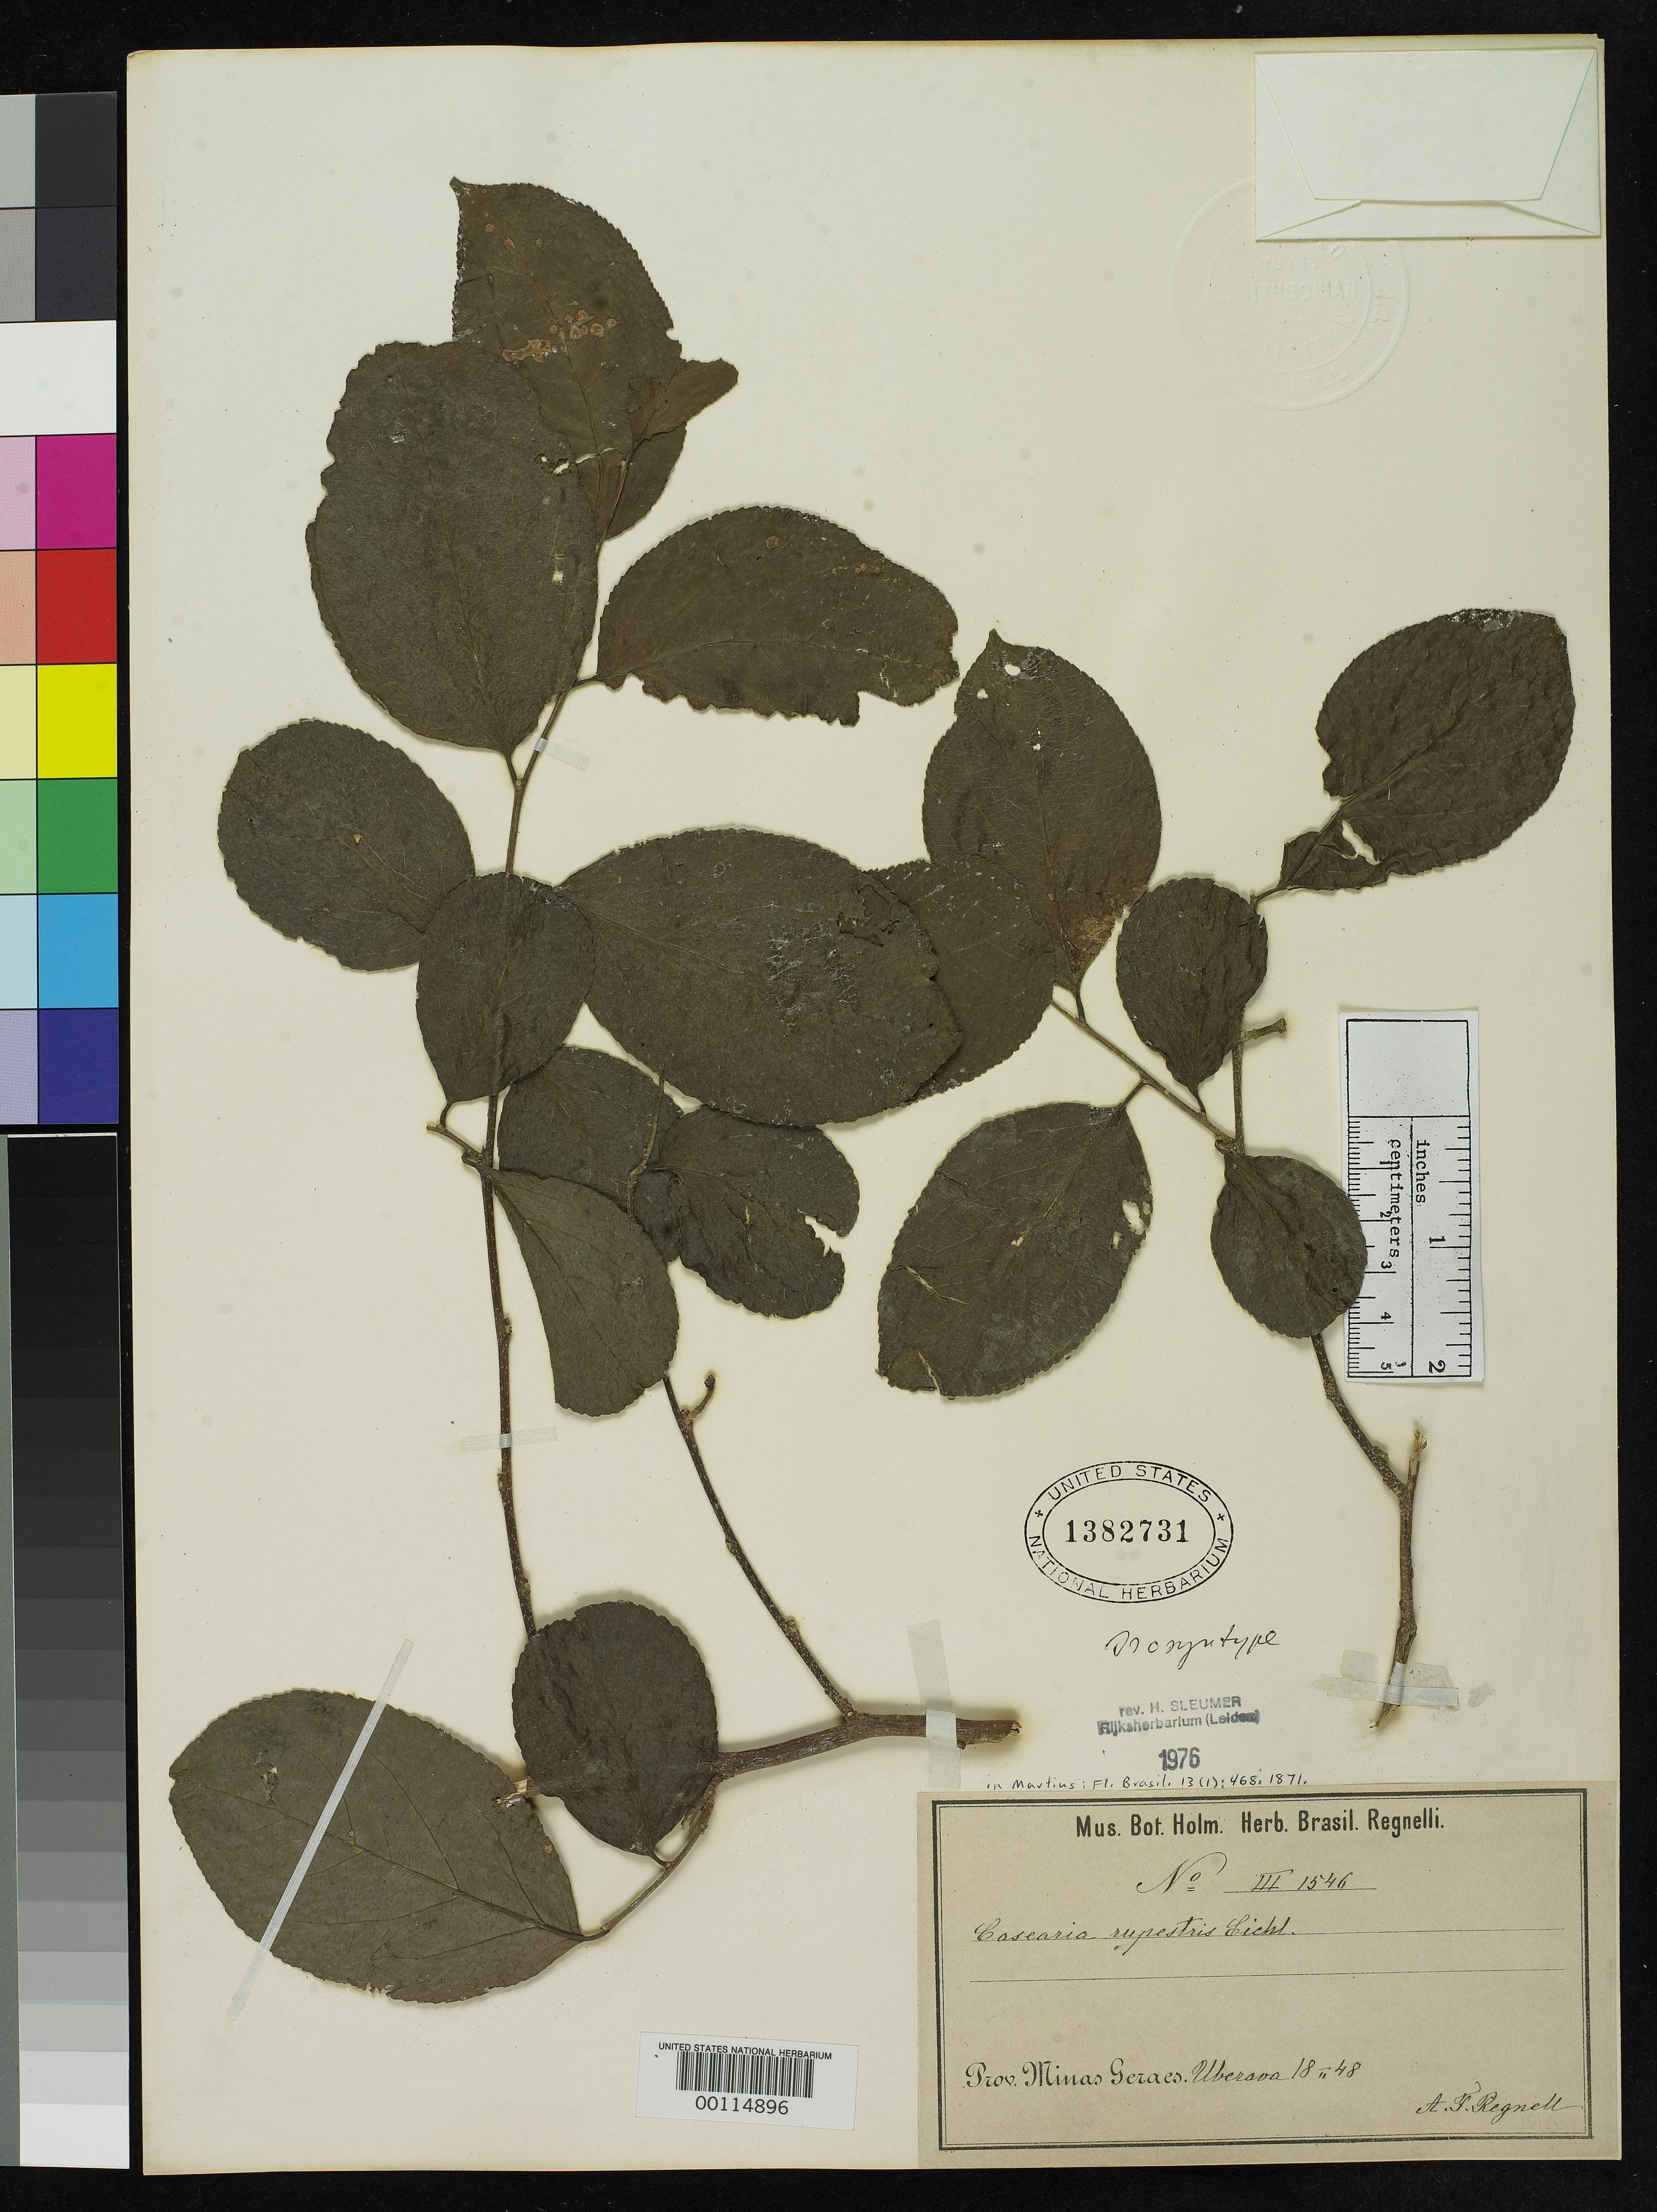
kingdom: Plantae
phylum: Tracheophyta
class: Magnoliopsida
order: Malpighiales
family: Salicaceae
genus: Casearia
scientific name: Casearia rupestris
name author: Eichler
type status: Isosyntype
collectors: A. F. Regnell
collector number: III 1546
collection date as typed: Feb 1848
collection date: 1848-02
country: Brazil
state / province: Minas Gerais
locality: Uberava.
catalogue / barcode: US 1382731